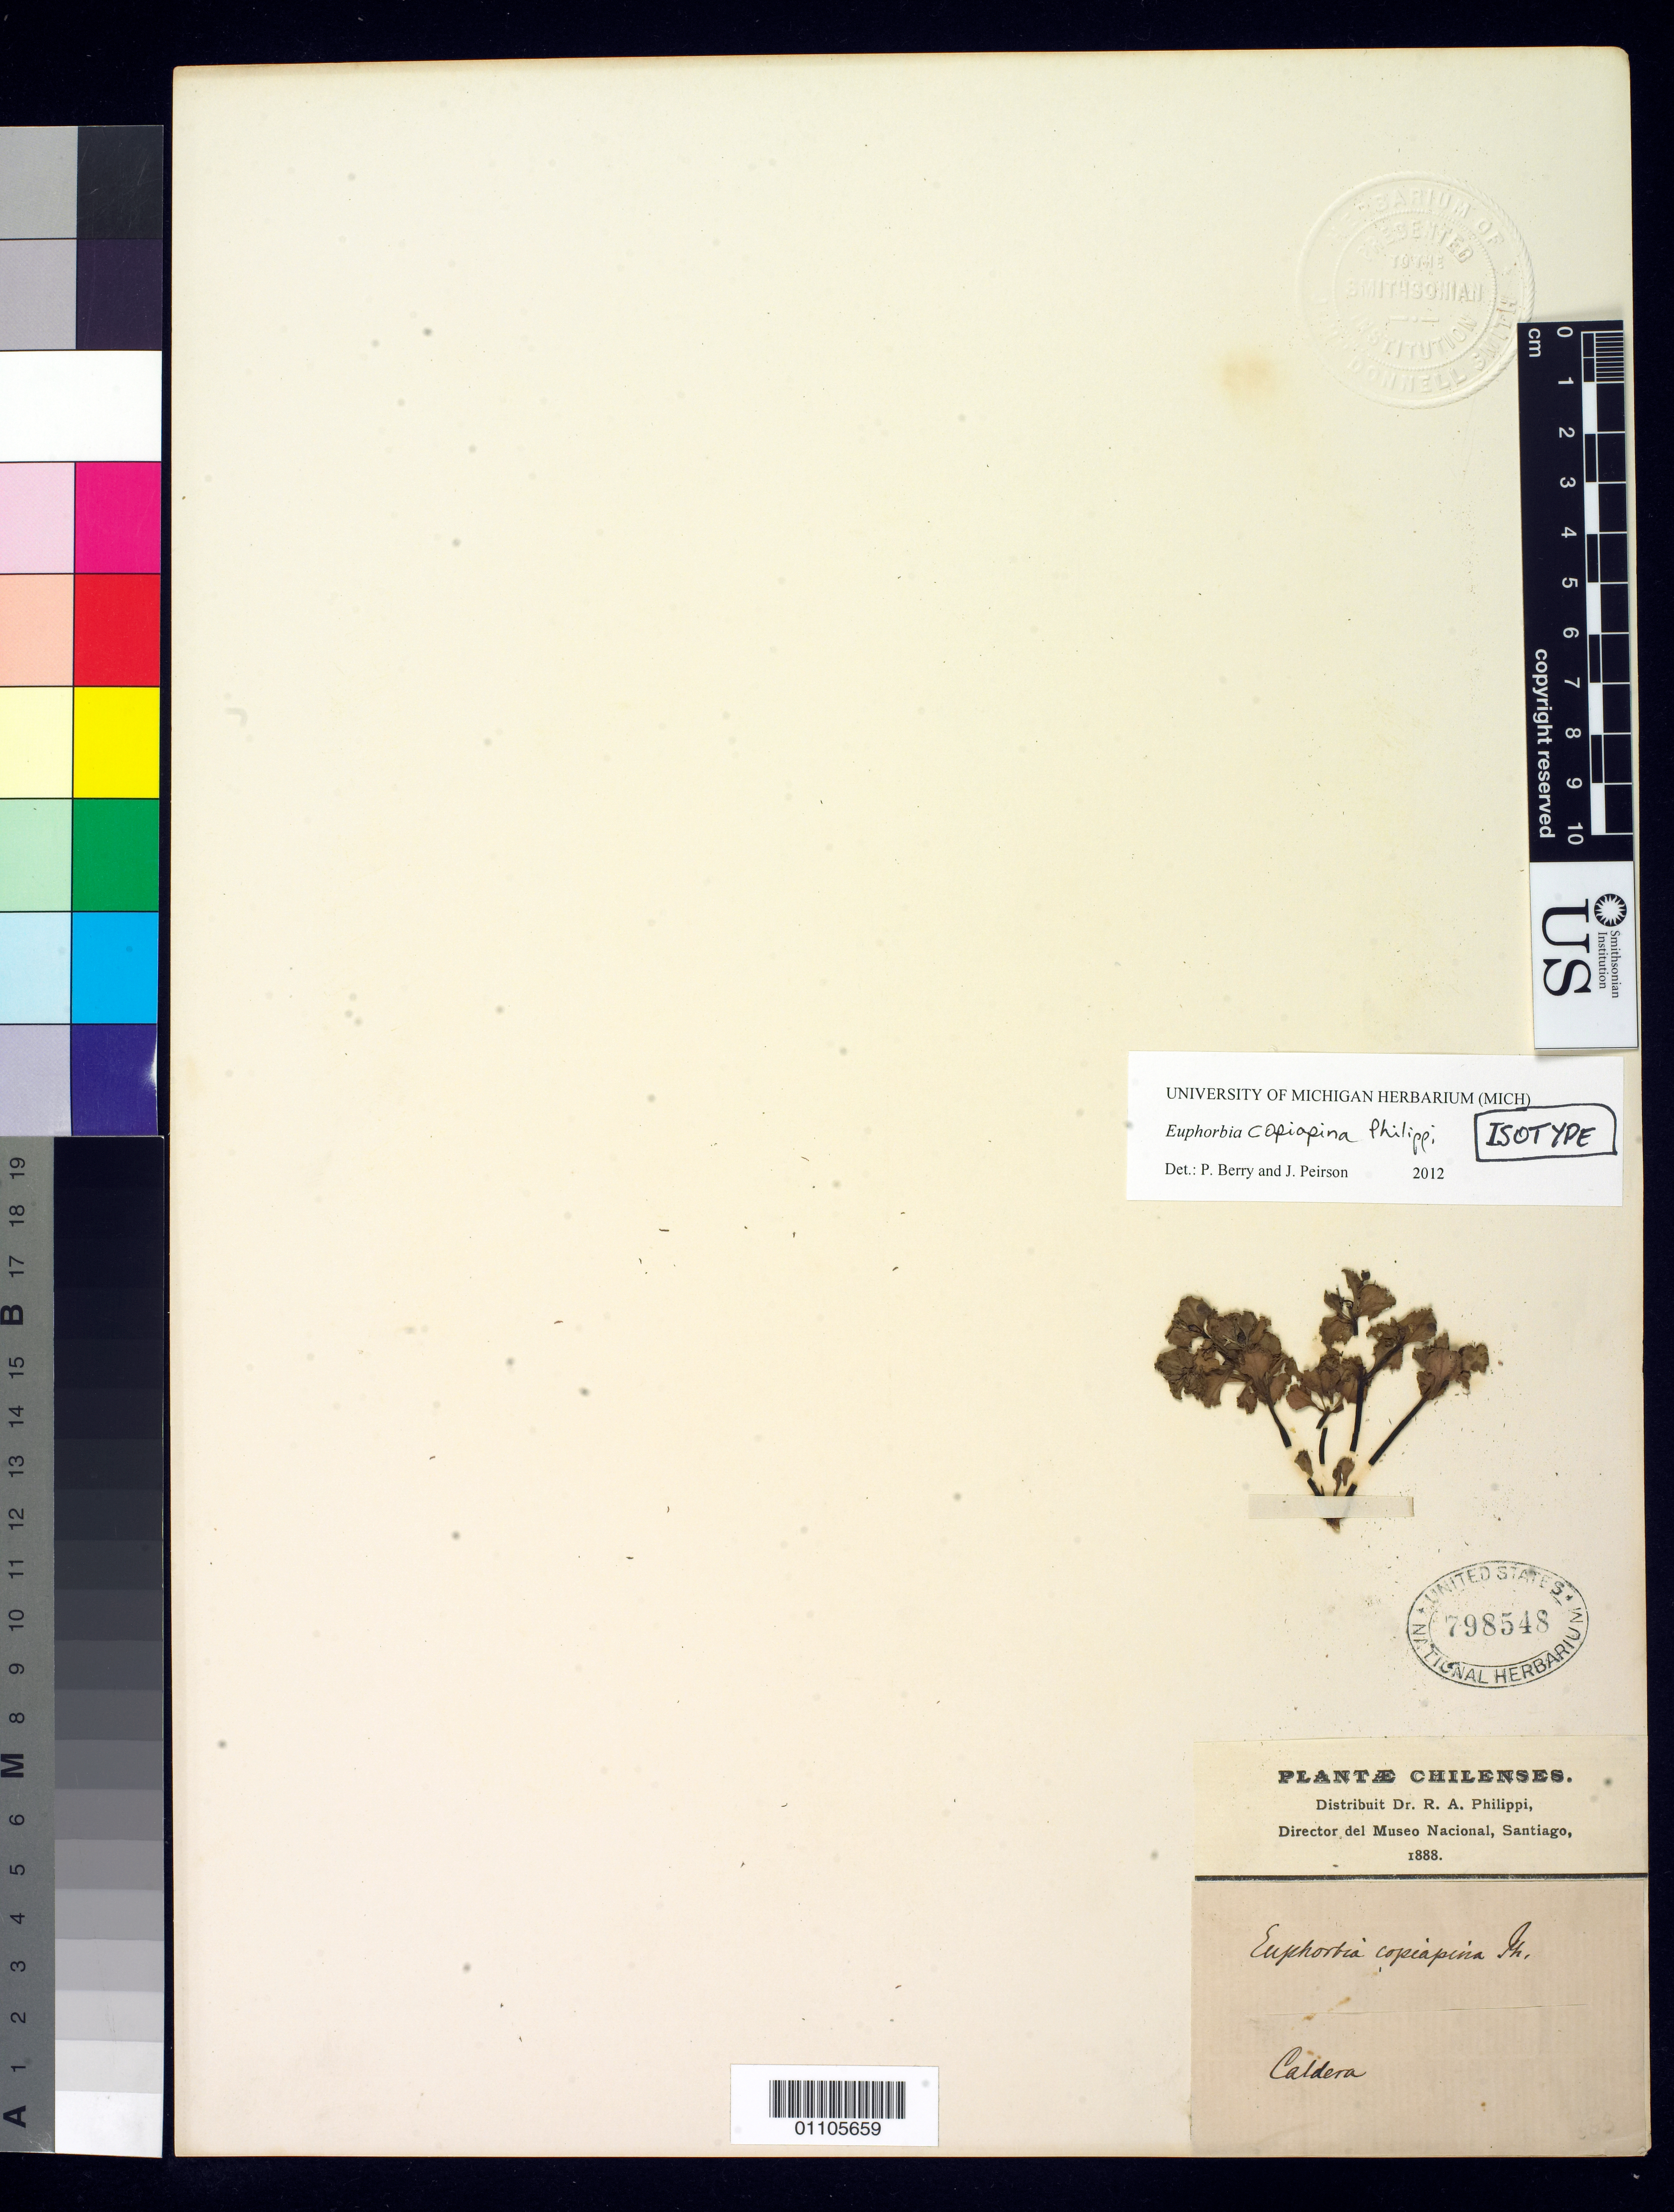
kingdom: Plantae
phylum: Tracheophyta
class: Magnoliopsida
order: Malpighiales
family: Euphorbiaceae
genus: Euphorbia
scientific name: Euphorbia copiapina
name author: Phil.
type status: Isotype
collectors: R. A. Philippi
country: Chile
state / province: Atacama (III)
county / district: Copiapó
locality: Caldera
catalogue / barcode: US 798548